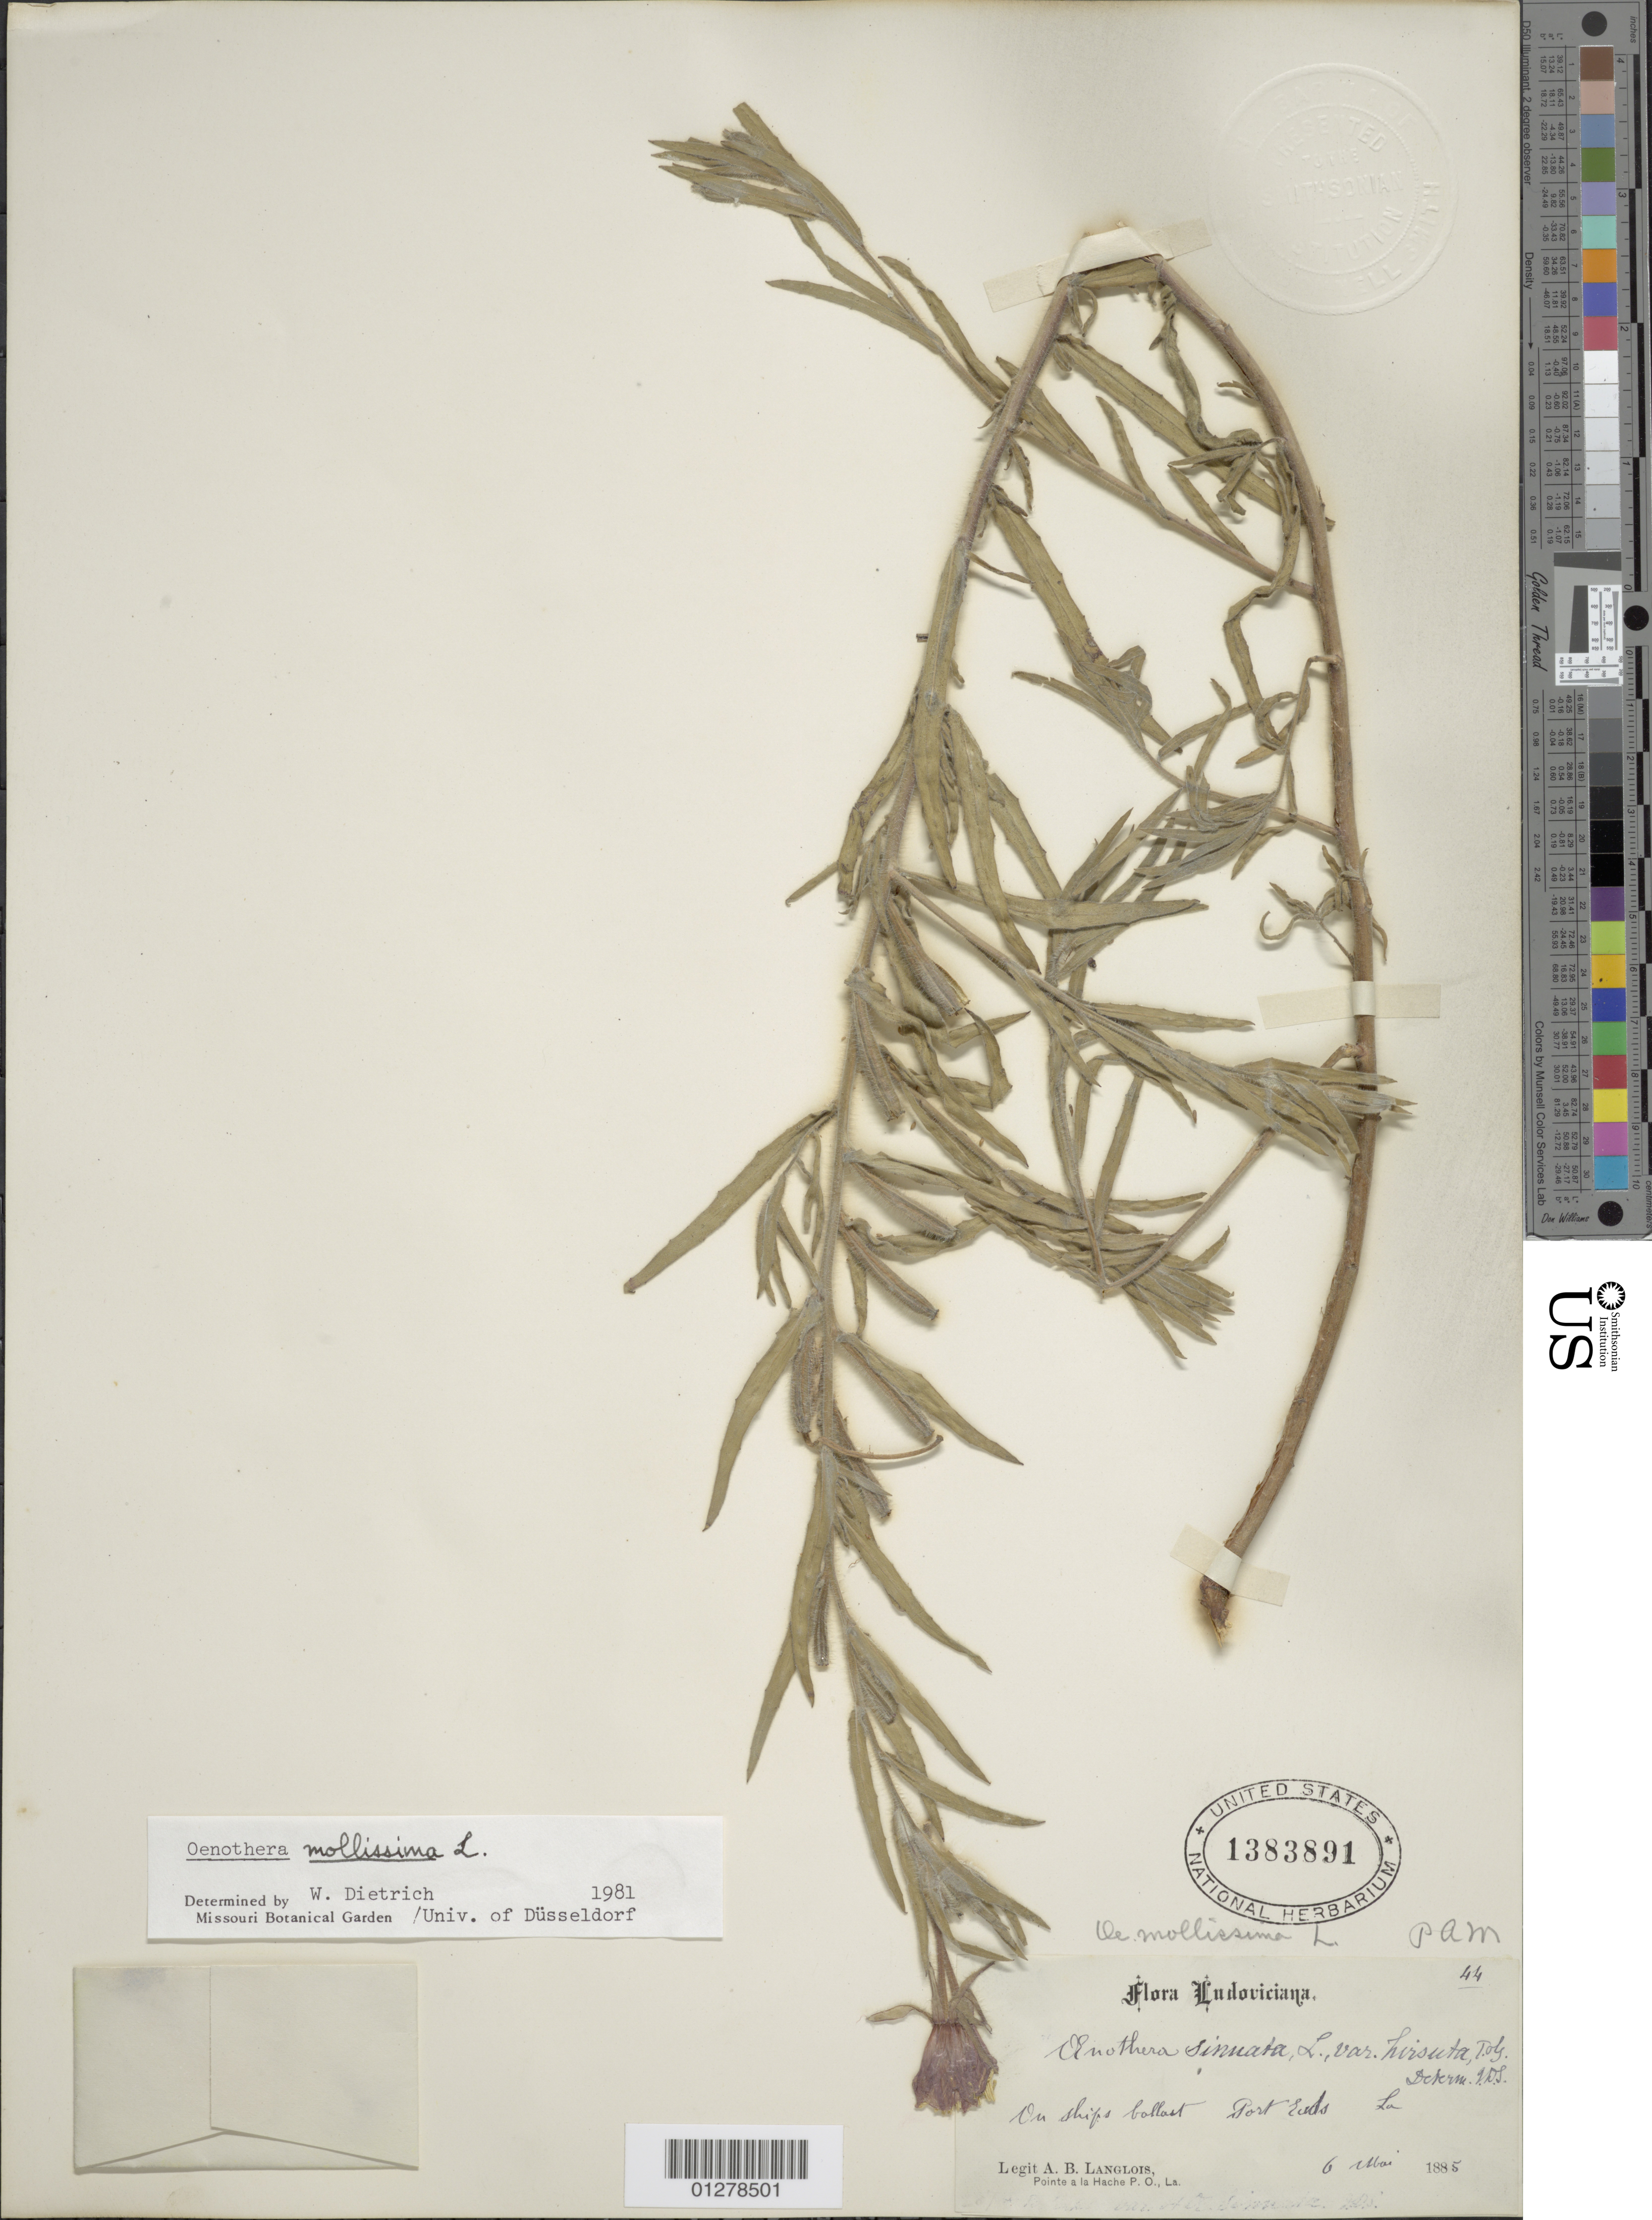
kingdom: Plantae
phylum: Tracheophyta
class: Magnoliopsida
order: Myrtales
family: Onagraceae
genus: Oenothera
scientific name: Oenothera mollissima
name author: L.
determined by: Dietrich, W.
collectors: A. Langlois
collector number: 44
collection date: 1885-05-06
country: United States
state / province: Louisiana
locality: Port Eads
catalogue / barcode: US 1383891